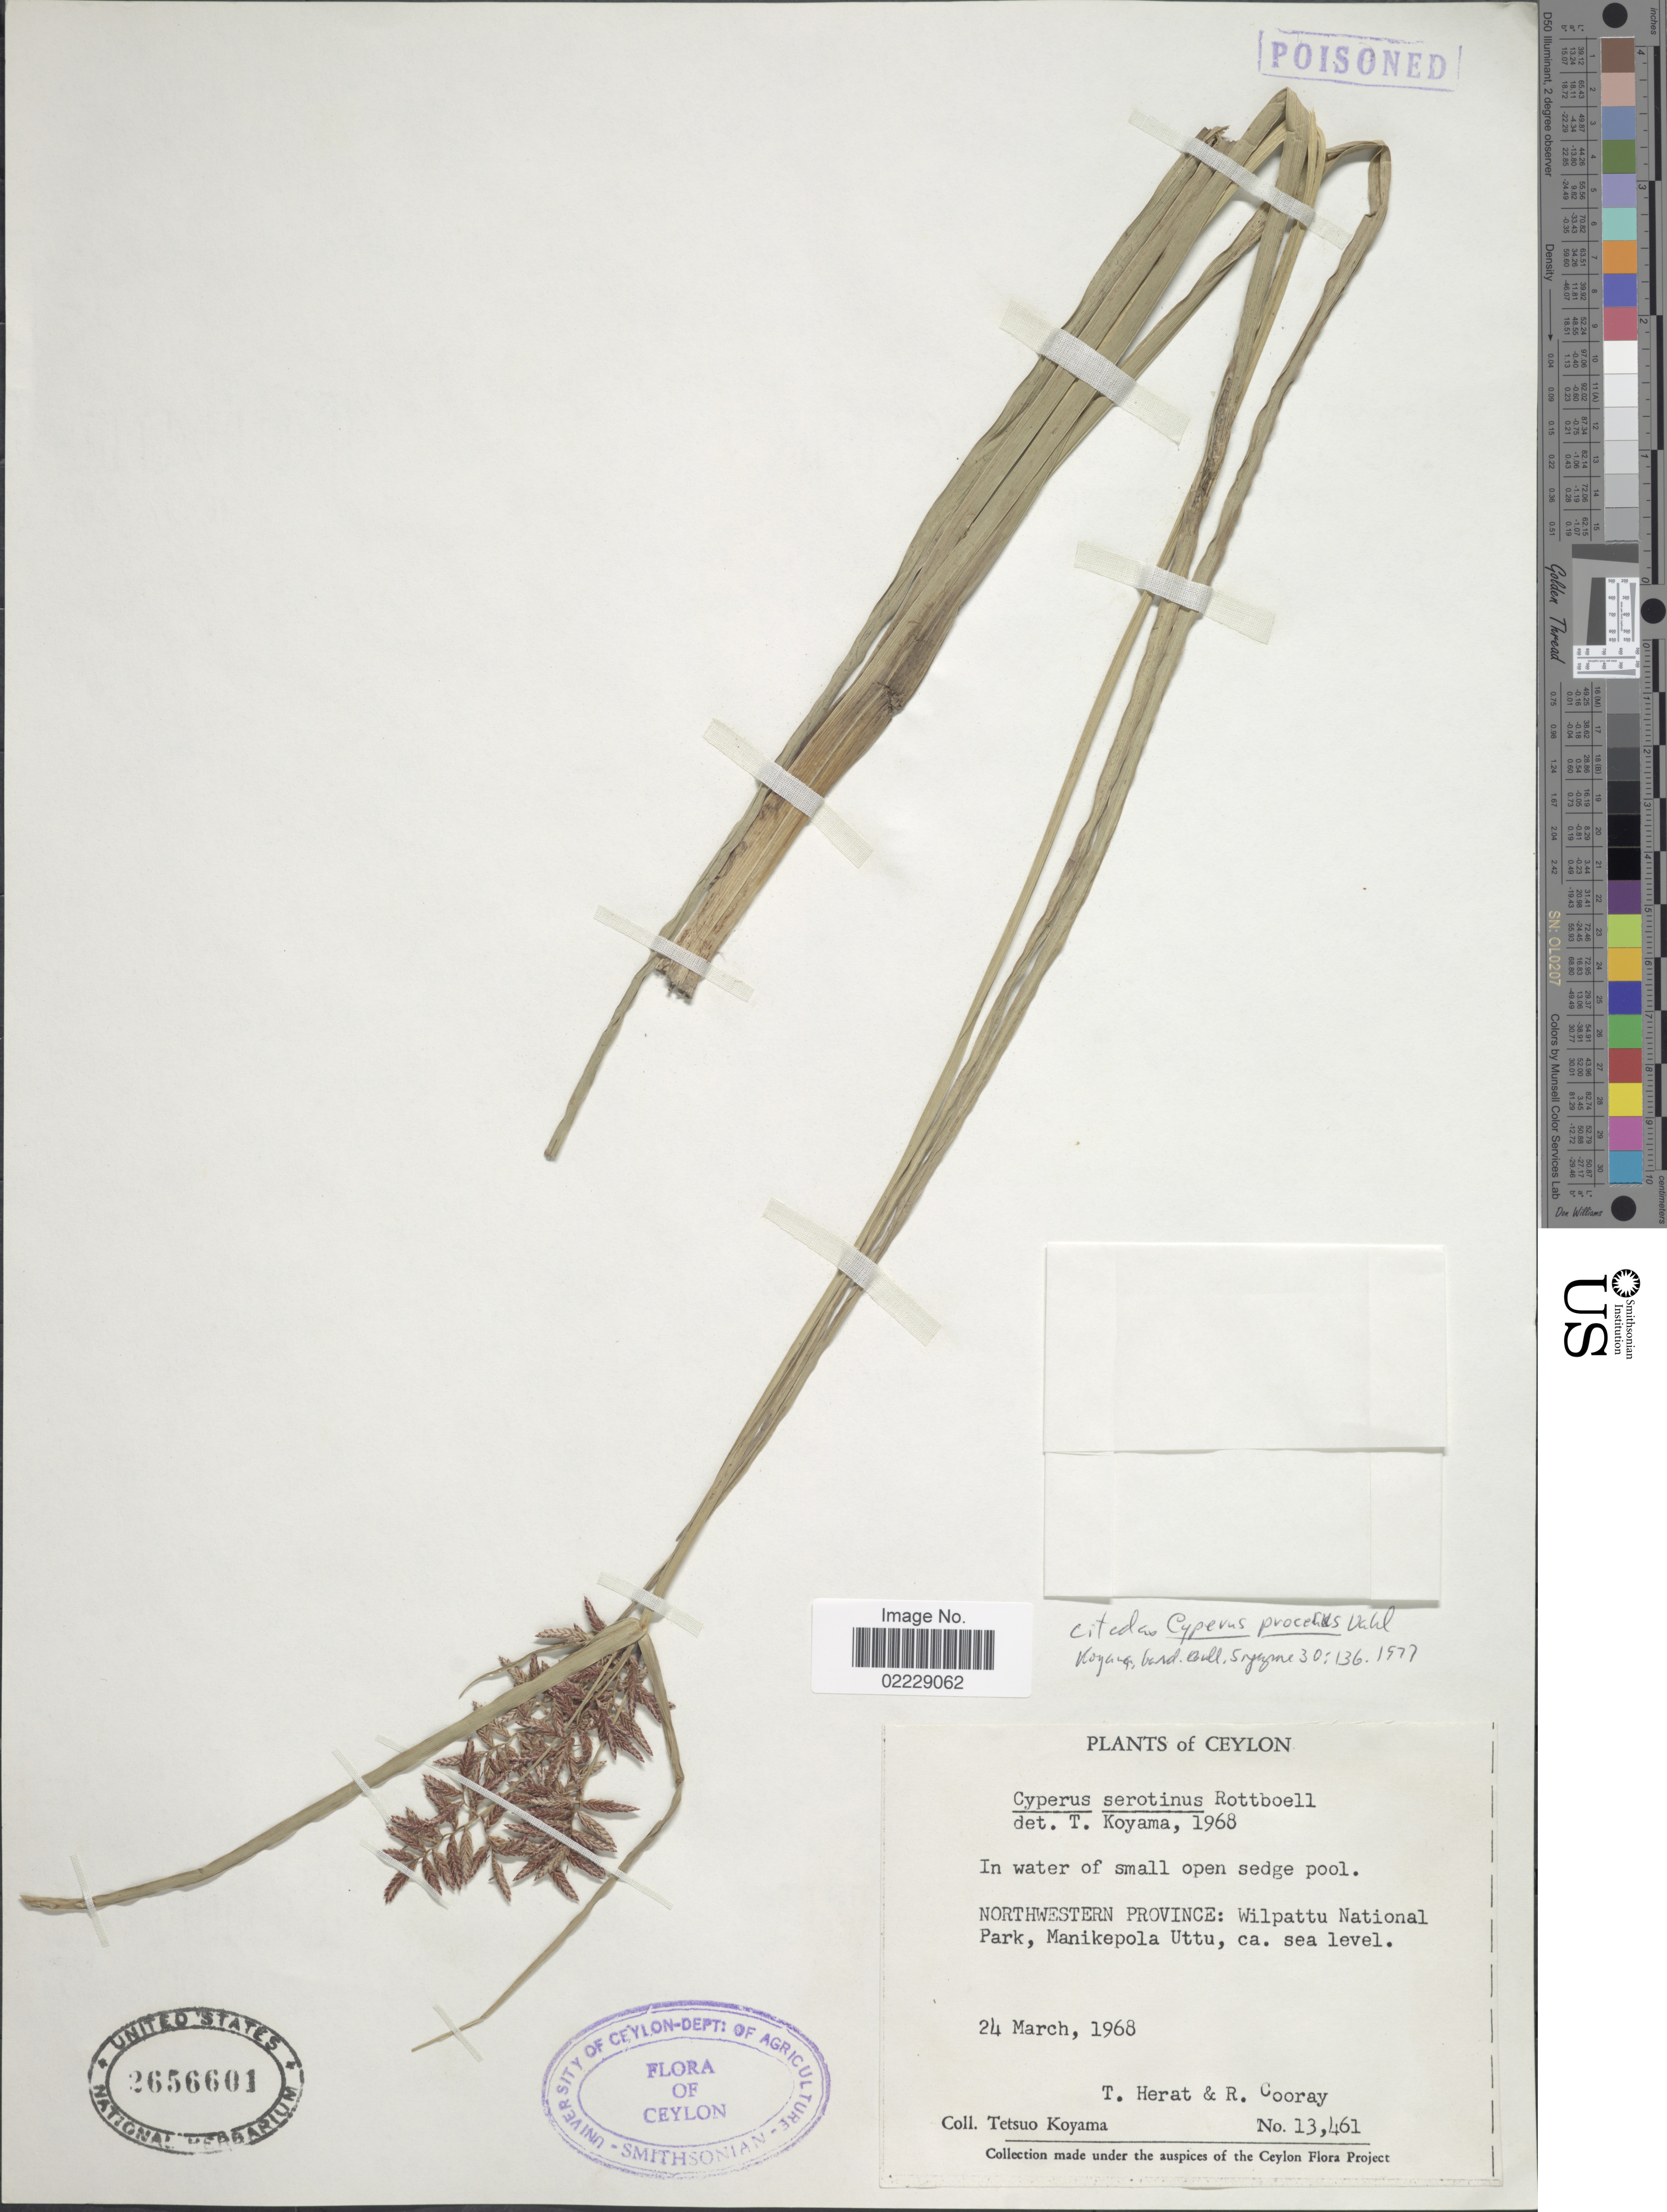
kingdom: Plantae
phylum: Tracheophyta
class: Liliopsida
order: Poales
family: Cyperaceae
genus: Cyperus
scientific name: Cyperus procerus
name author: Rottb.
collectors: T. Koyama, T. Herat & R. Cooray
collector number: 13461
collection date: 1968-03-24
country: Sri Lanka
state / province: North Western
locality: Ceylon. Northwestern Province: Wilpattu National Park, Manikepola Uttu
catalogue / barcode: US 2656601